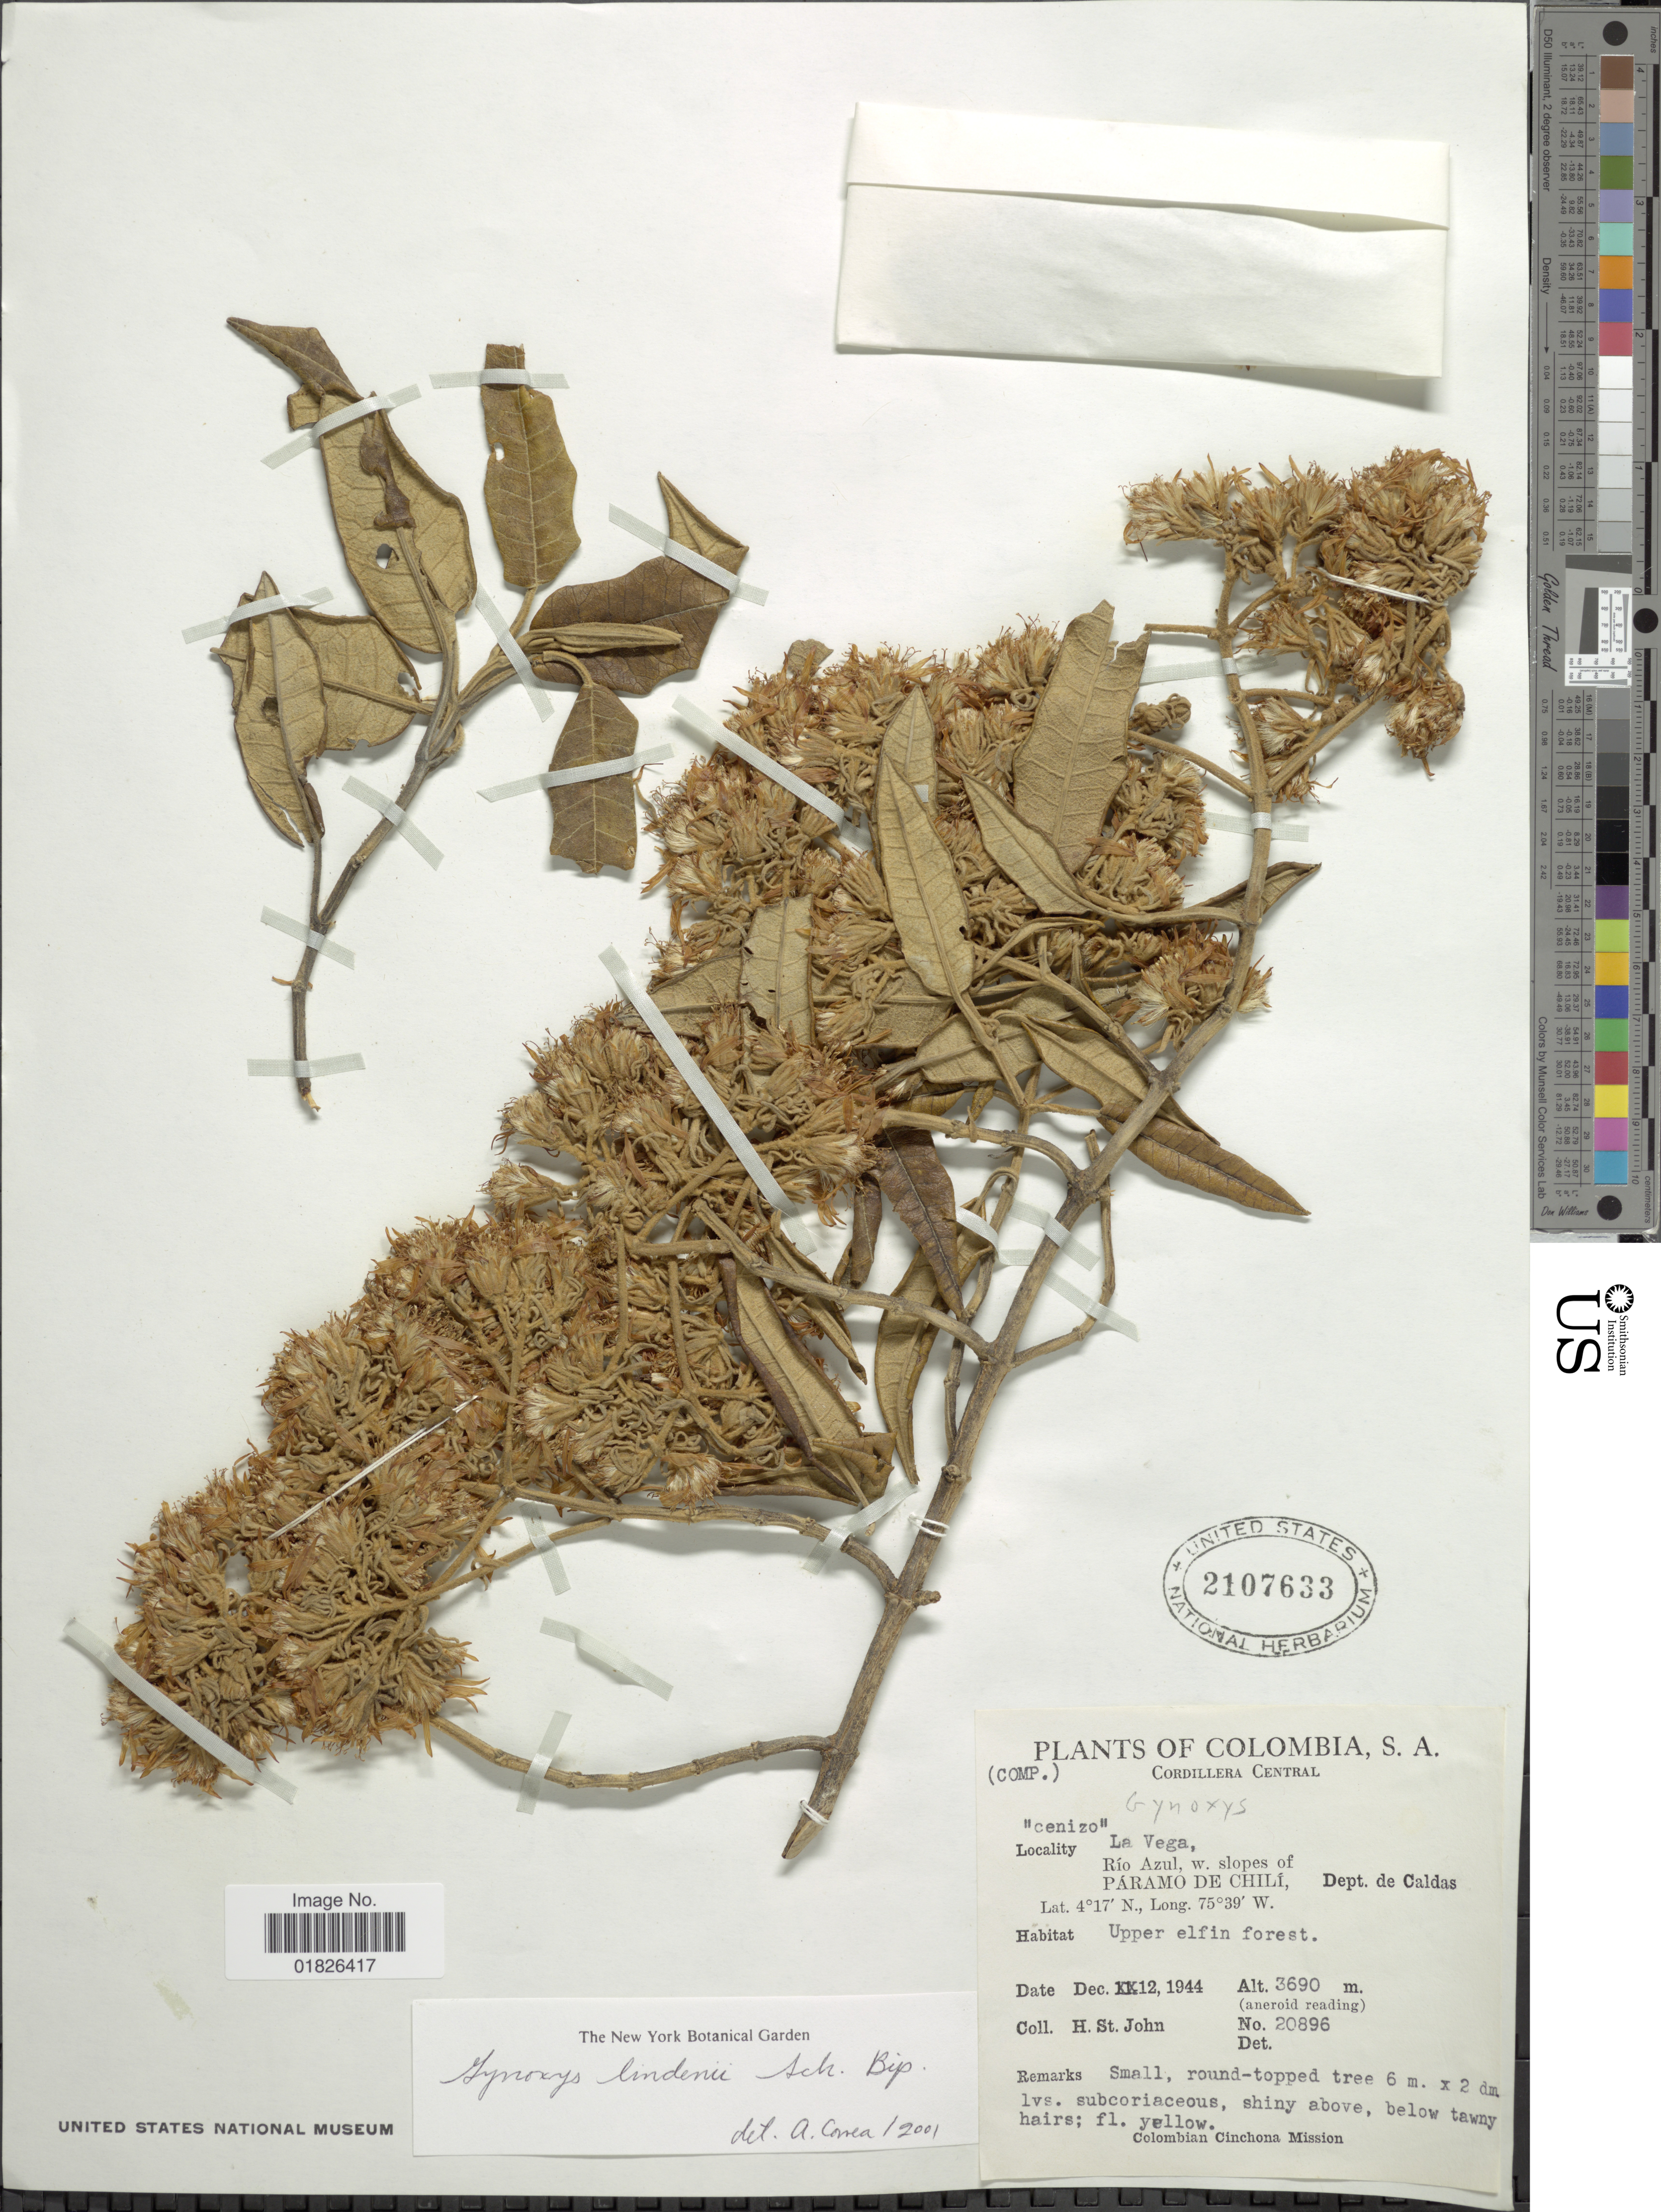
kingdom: Plantae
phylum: Tracheophyta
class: Magnoliopsida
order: Asterales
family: Asteraceae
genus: Gynoxys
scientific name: Gynoxys baccharoides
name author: (Kunth) Cass.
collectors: H. St. John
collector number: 20896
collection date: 1944-12-12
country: Colombia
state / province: Caldas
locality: Cordillera Central, La Vega, Rio Azul, w. slopes of Paramo de Chili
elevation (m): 3690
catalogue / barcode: US 2107633